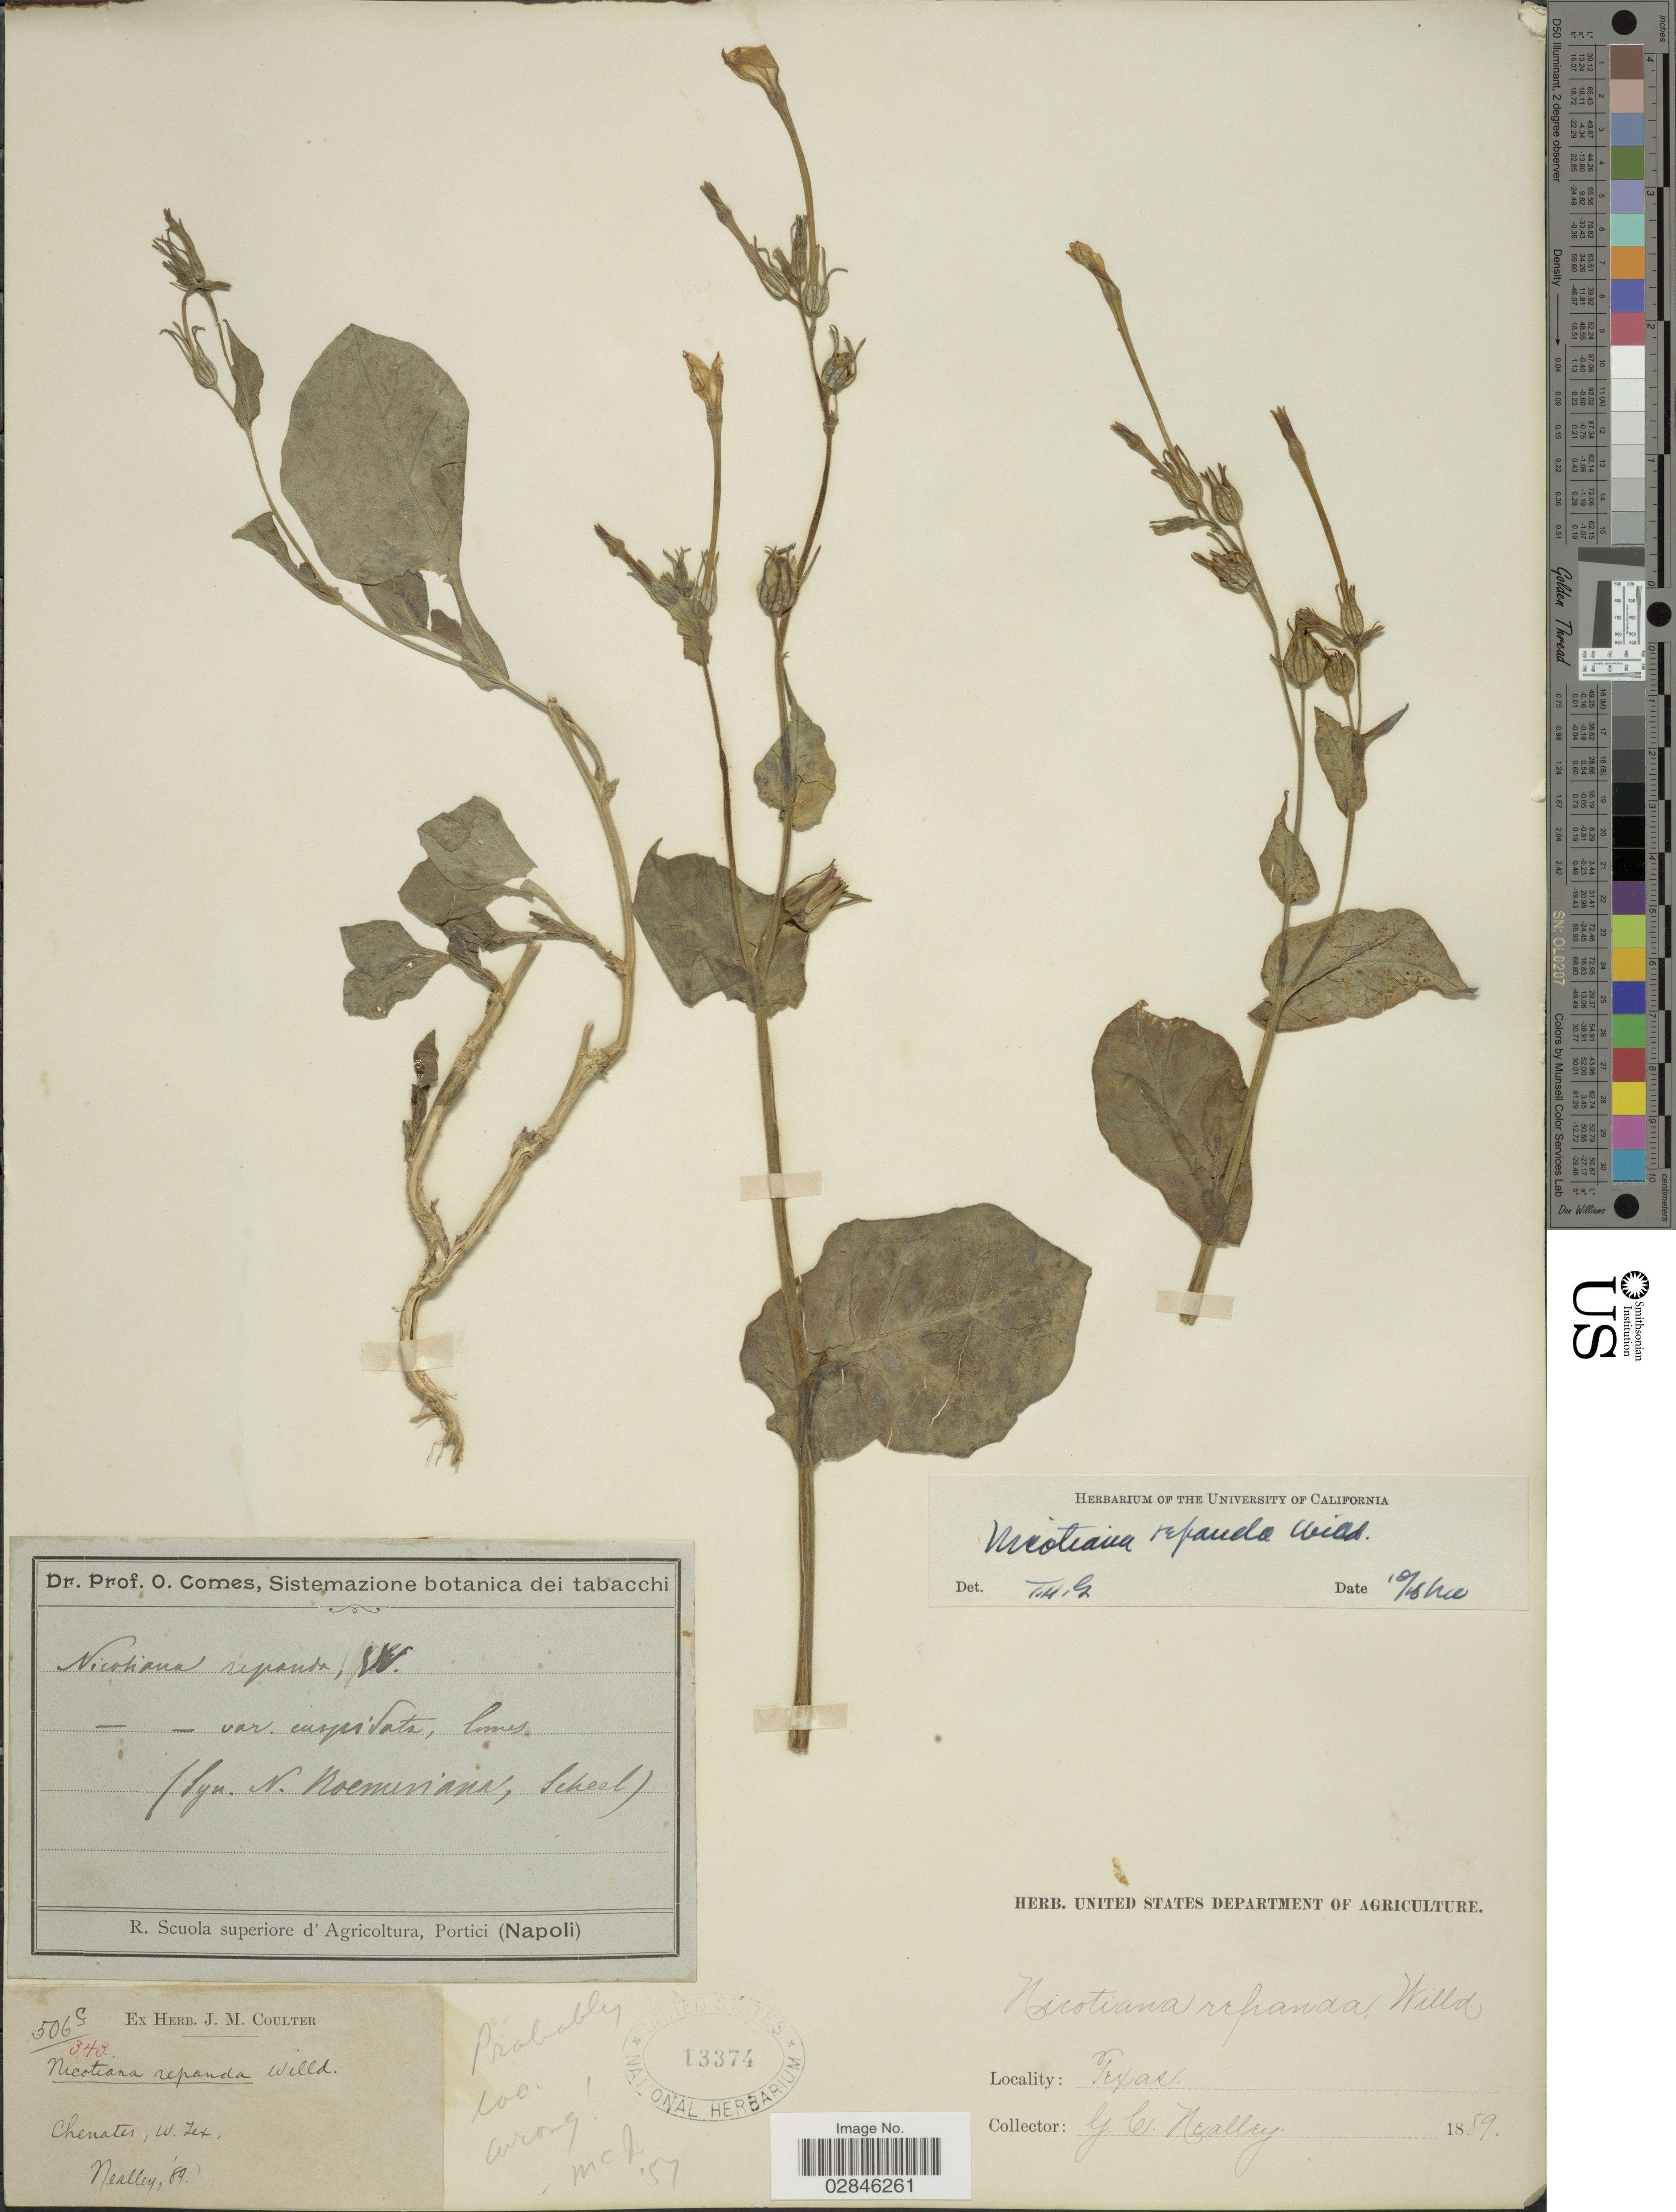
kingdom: Plantae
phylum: Tracheophyta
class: Magnoliopsida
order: Solanales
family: Solanaceae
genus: Nicotiana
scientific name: Nicotiana repanda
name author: Willd. ex Lehm.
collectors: G. C. Nealley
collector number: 506C/343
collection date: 1889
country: United States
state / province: Texas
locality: Chenates, W. Tex.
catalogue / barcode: US 13374